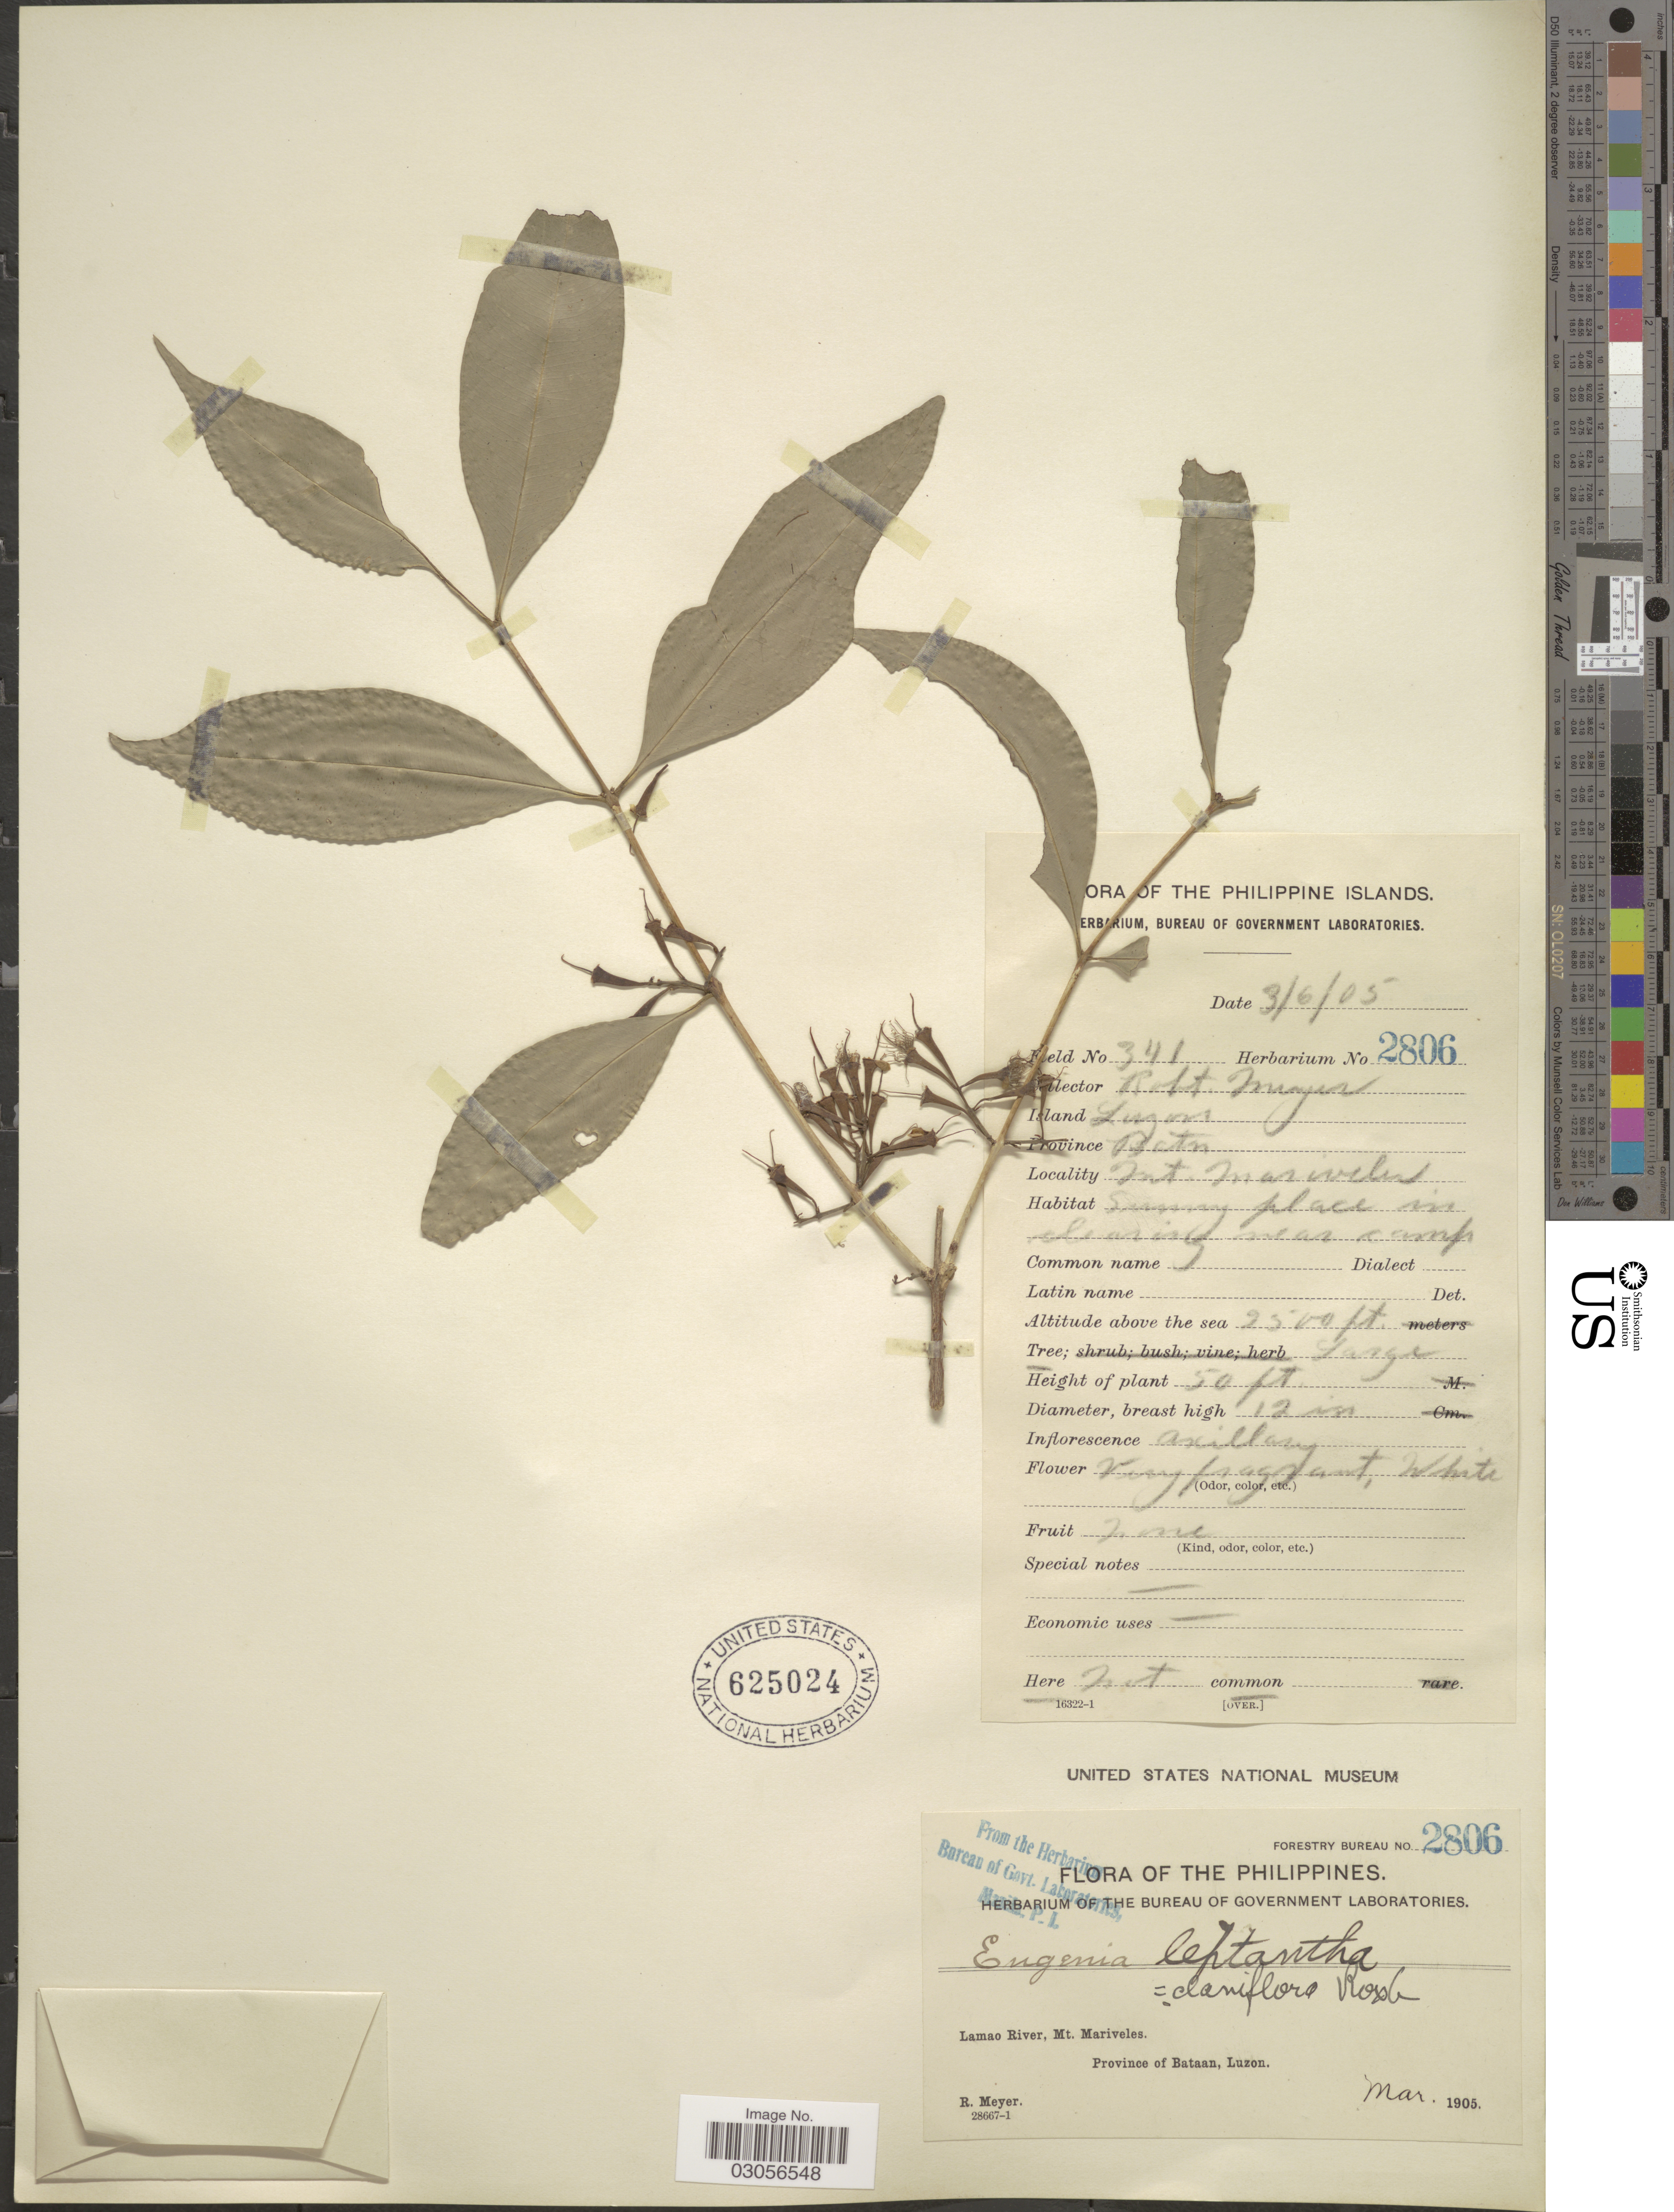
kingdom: Plantae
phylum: Tracheophyta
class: Magnoliopsida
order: Myrtales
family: Myrtaceae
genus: Syzygium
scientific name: Syzygium claviflorum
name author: (Roxb.) Wall. ex Steud.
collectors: R. Meyer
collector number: Forestry Bureau 2806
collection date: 1905-03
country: Philippines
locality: Lamao River, Mt. Mariveles, Province of Bataan, Luzon.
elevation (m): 762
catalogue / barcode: US 625024